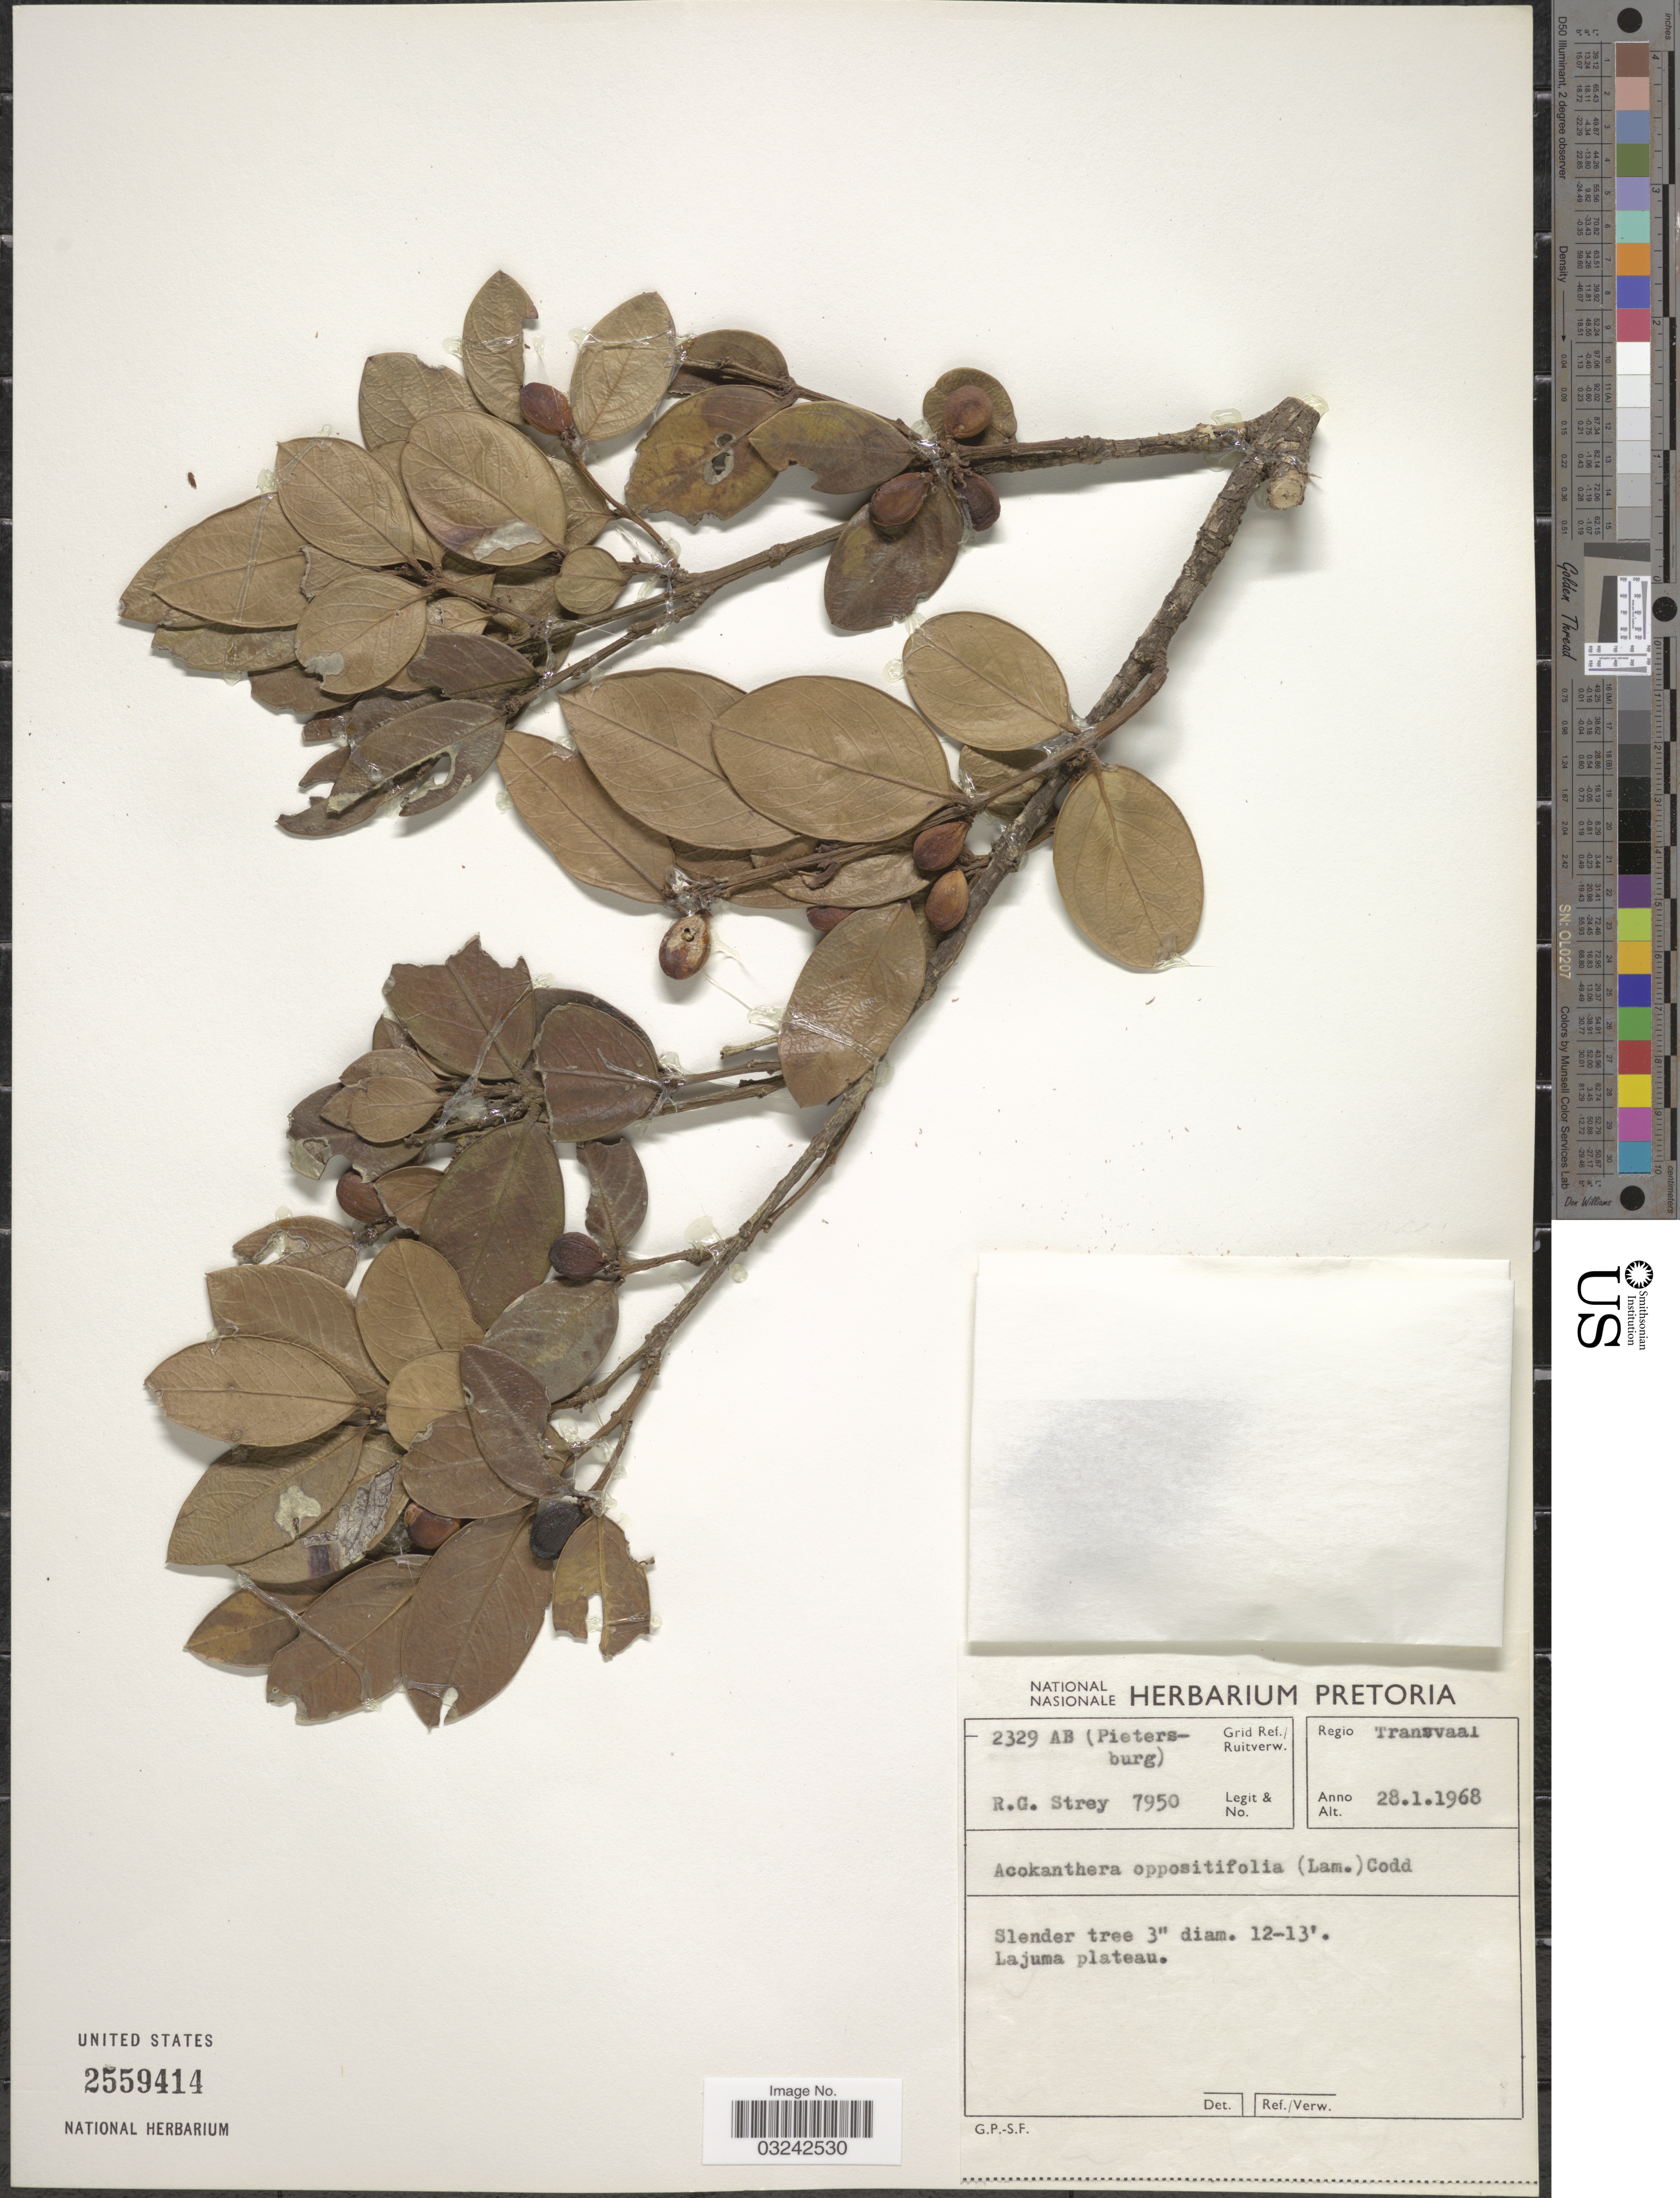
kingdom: Plantae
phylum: Tracheophyta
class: Magnoliopsida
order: Gentianales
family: Apocynaceae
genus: Acokanthera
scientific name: Acokanthera oppositifolia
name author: (Lam.) Codd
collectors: R. G. Strey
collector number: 7950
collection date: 1968-01-28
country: South Africa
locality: Regio Transvaal. Grid Ref. 2329 Ab (Pietersburg). Lajuma plateau.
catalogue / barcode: US 2559414